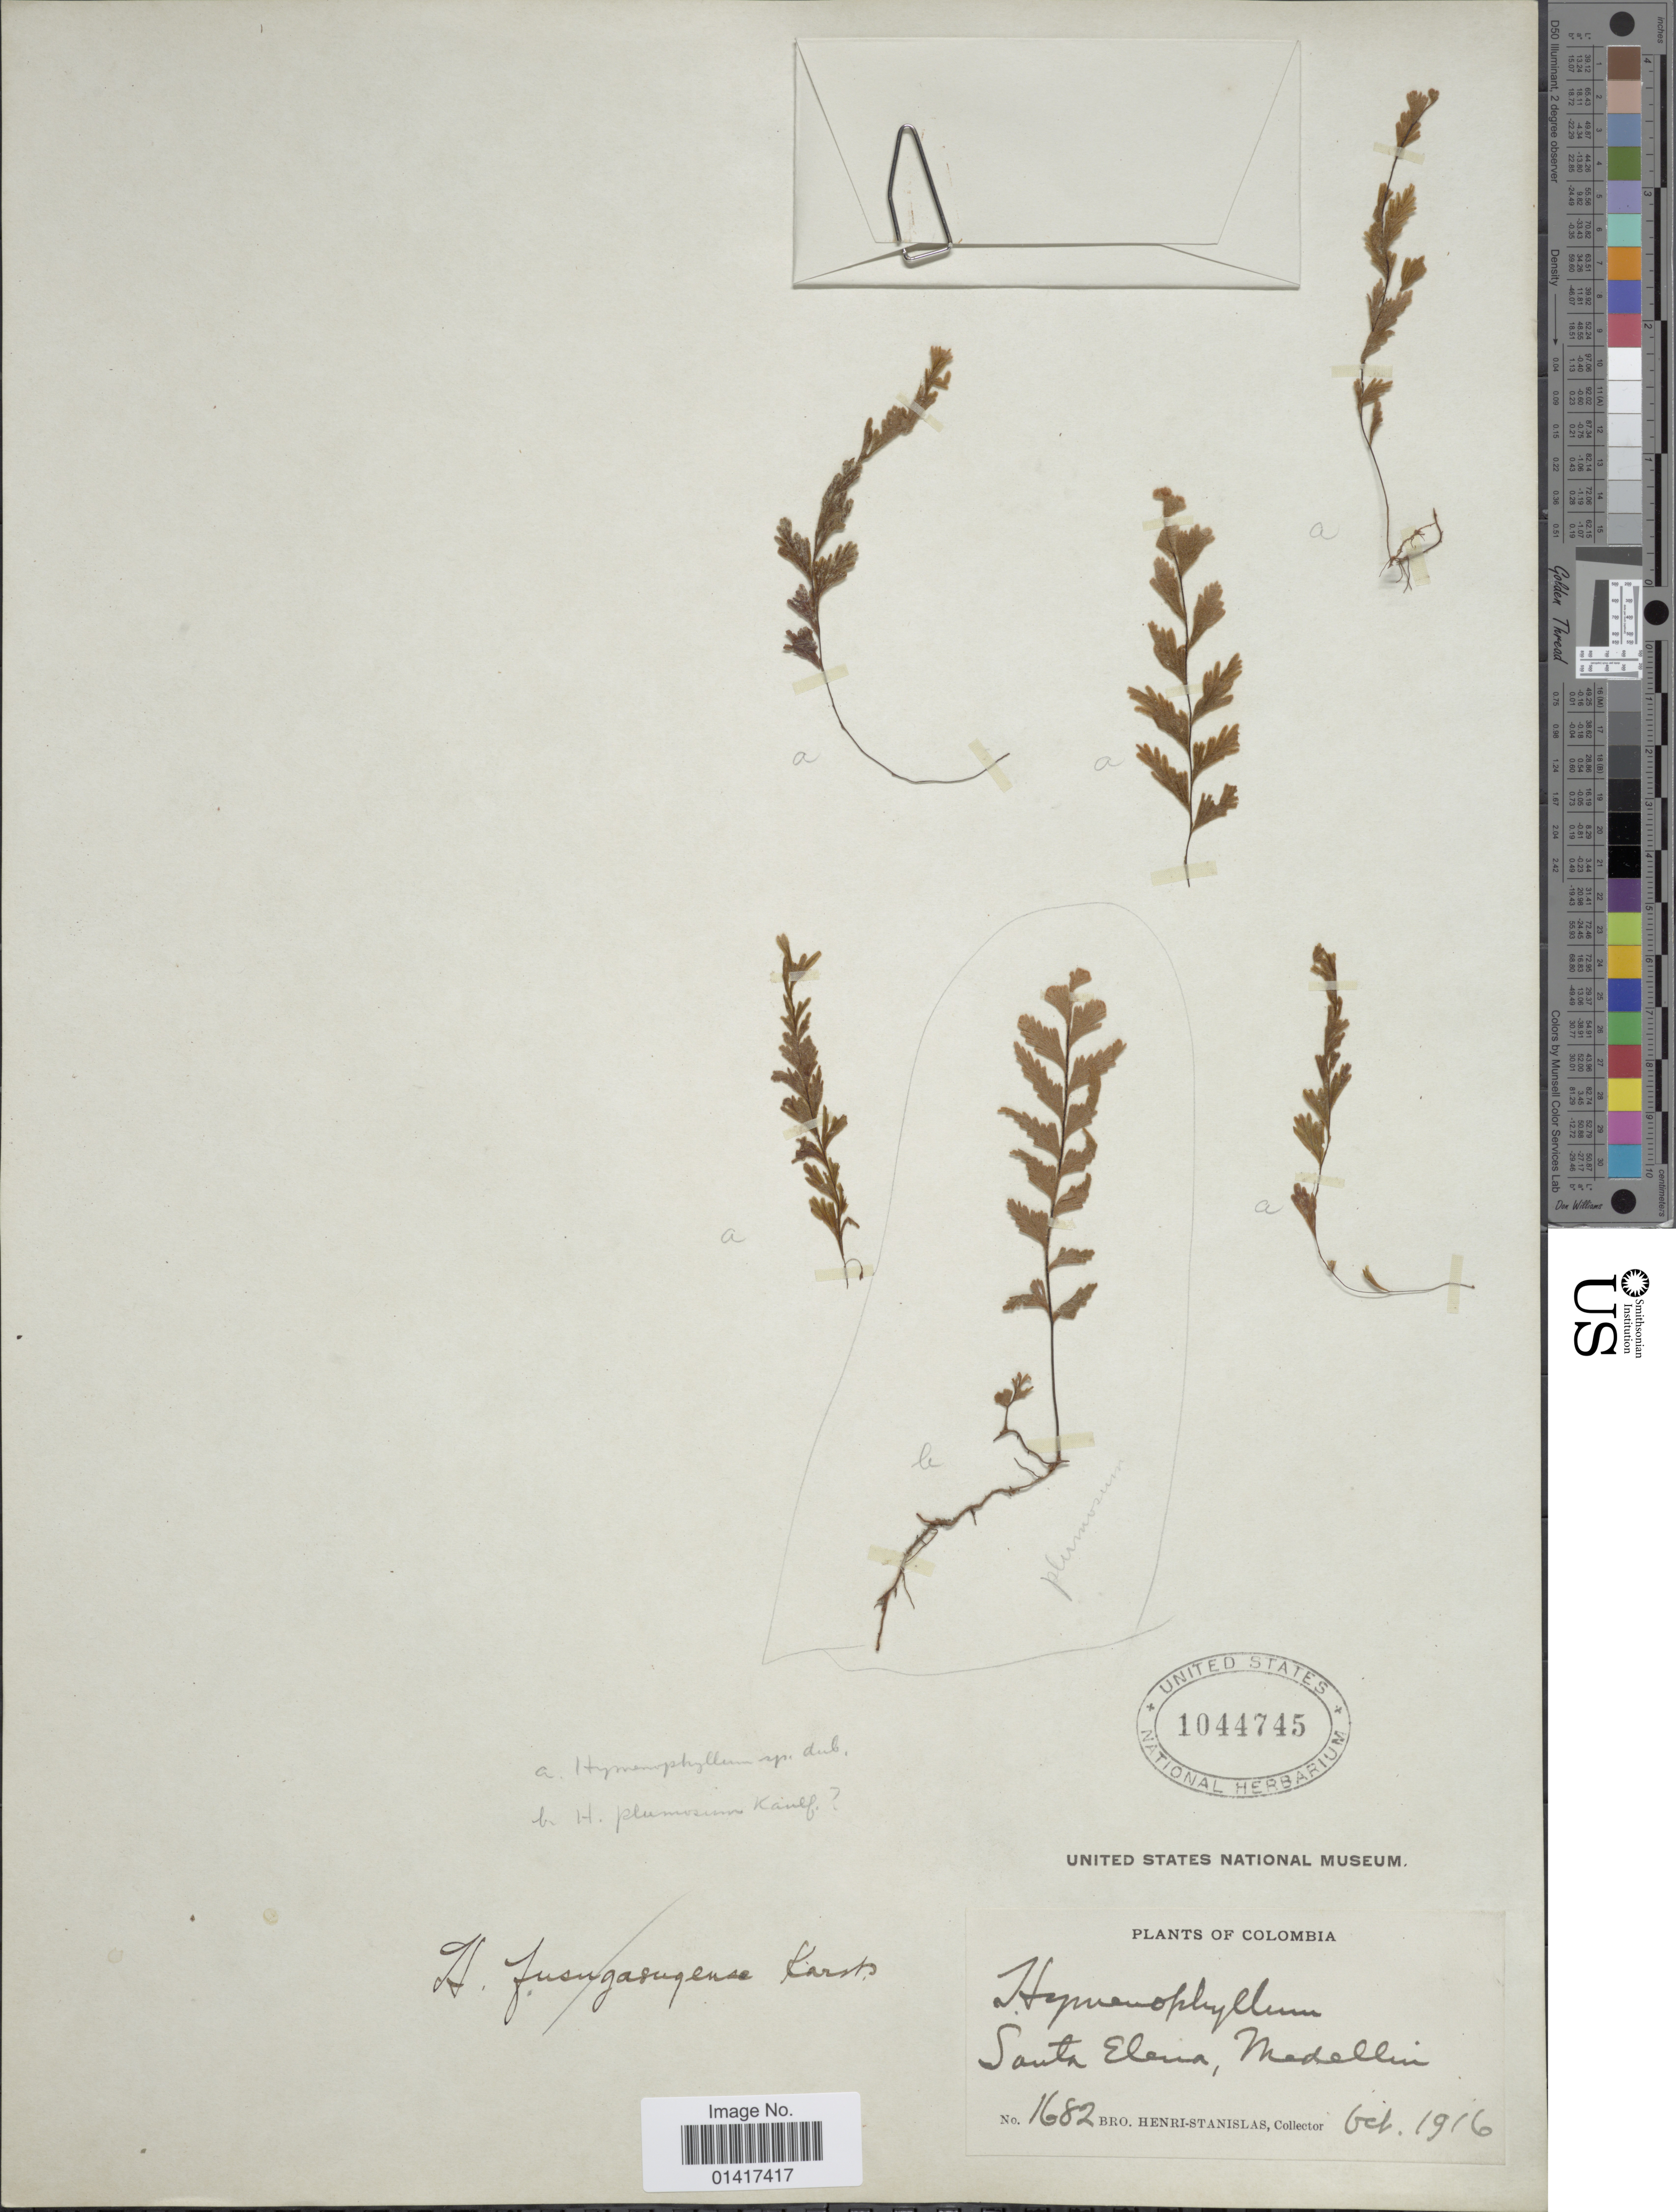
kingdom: Plantae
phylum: Tracheophyta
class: Polypodiopsida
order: Hymenophyllales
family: Hymenophyllaceae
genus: Hymenophyllum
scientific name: Hymenophyllum sp.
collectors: Henri-Stanislas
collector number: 1682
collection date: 1916-10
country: Colombia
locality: Santa Elena, Medellin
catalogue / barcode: US 1044745